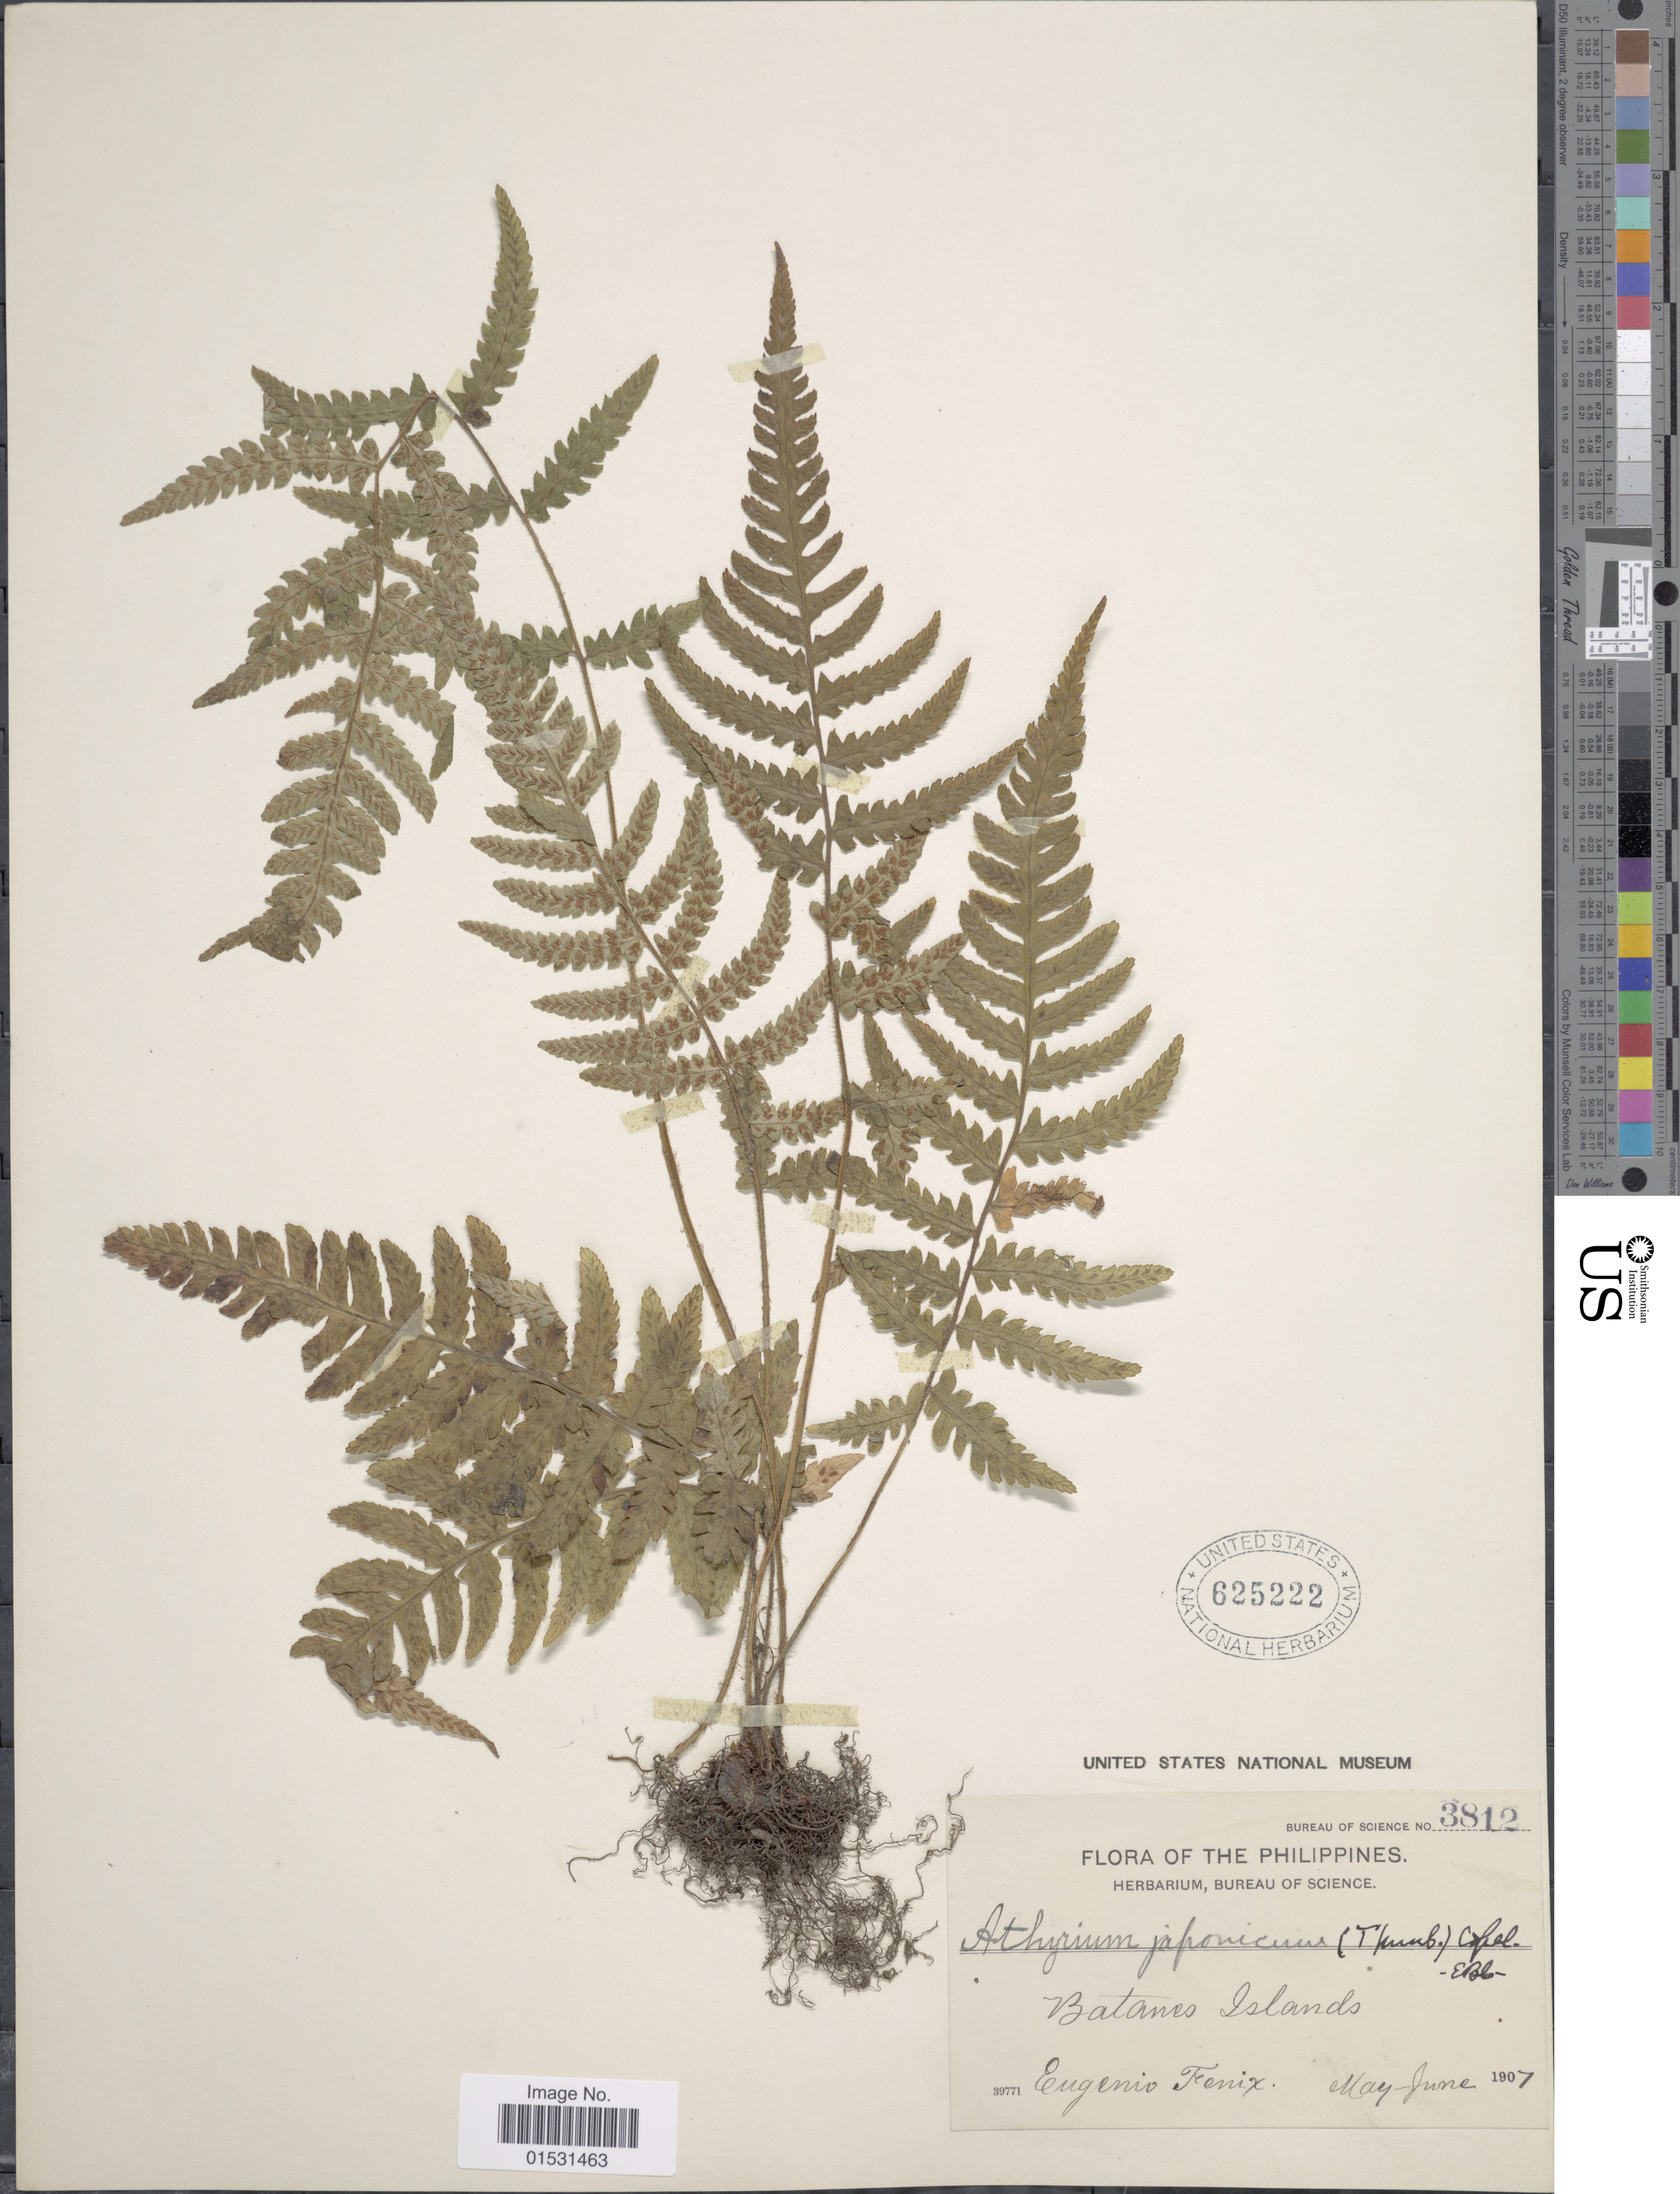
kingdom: Plantae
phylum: Tracheophyta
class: Polypodiopsida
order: Polypodiales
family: Athyriaceae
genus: Athyrium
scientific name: Athyrium japonicum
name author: (Thunb.) Copel.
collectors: E. Fénix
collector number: Bureau of Science 3812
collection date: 1907-05/1907-06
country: Philippines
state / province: Cagayan Valley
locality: Batanes Islands.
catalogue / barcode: US 625222